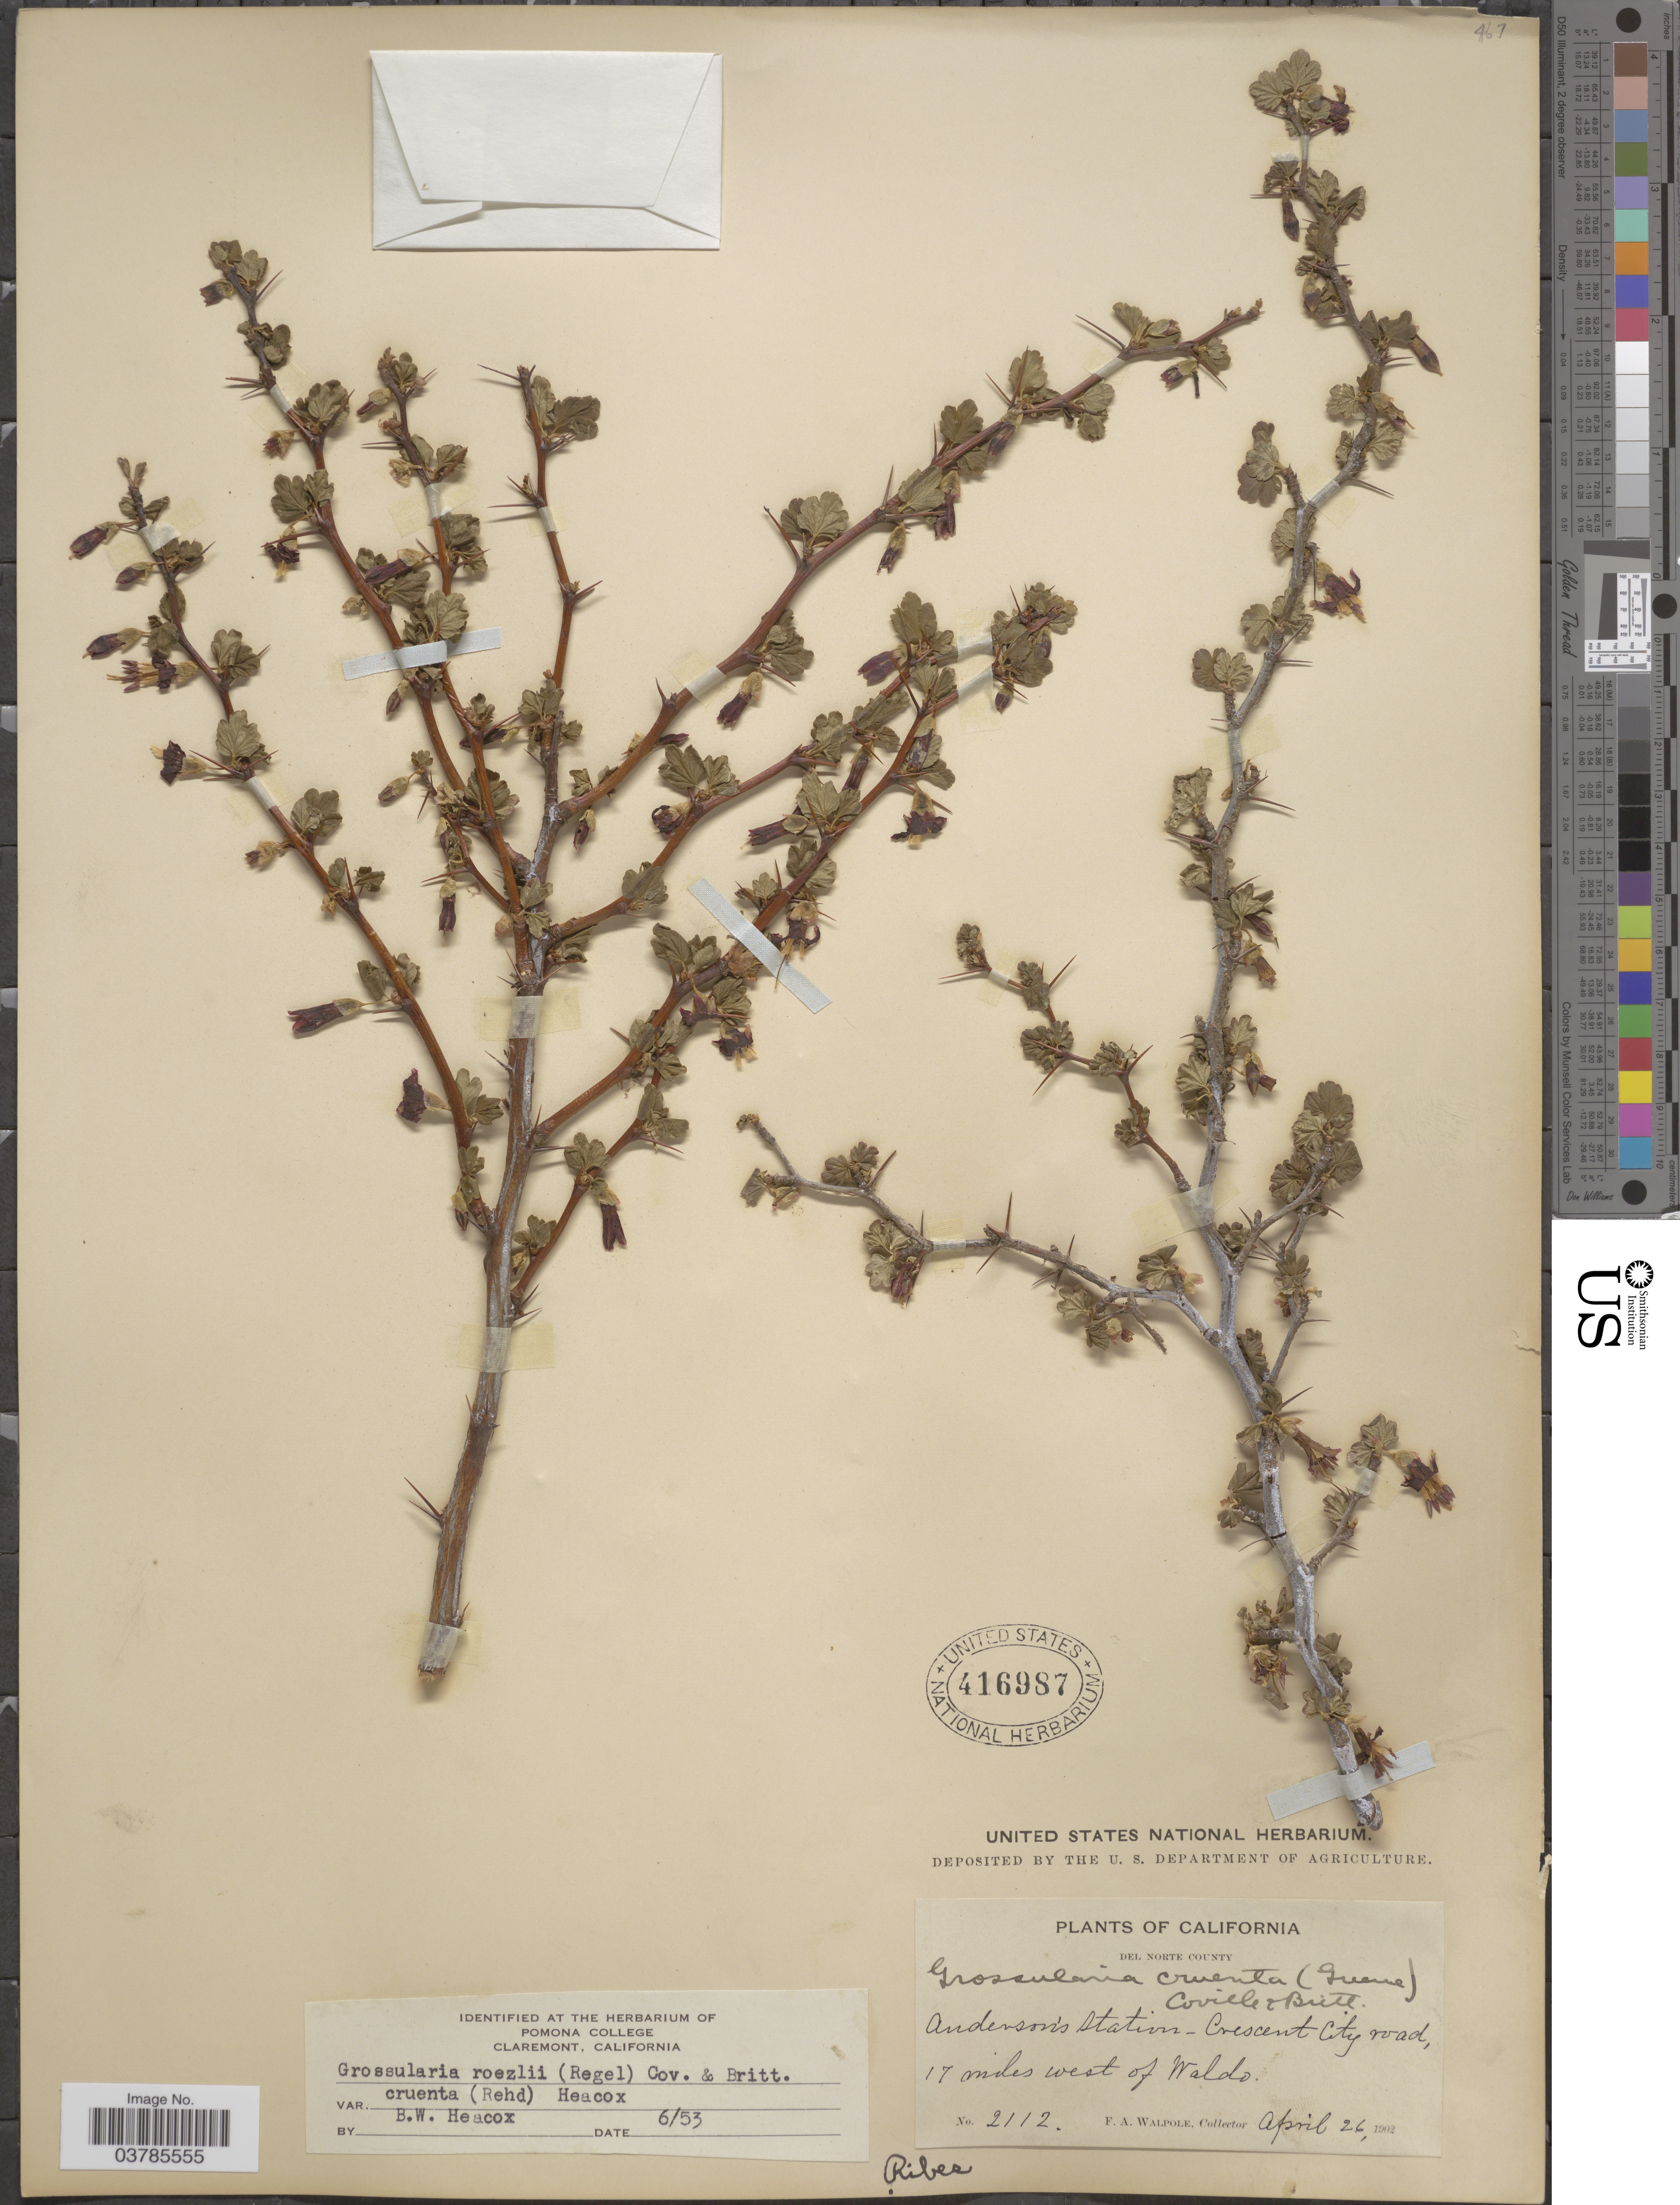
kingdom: Plantae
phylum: Tracheophyta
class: Magnoliopsida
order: Saxifragales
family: Grossulariaceae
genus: Ribes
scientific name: Ribes roezlii var. cruentum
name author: (Greene) Rehder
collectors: F. Walpole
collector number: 2112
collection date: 1902-04-26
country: United States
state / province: California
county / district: Del Norte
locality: Del Norte County. Anderson's Station - Crescent City road, 17 miles west of Waldo.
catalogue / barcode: US 416987